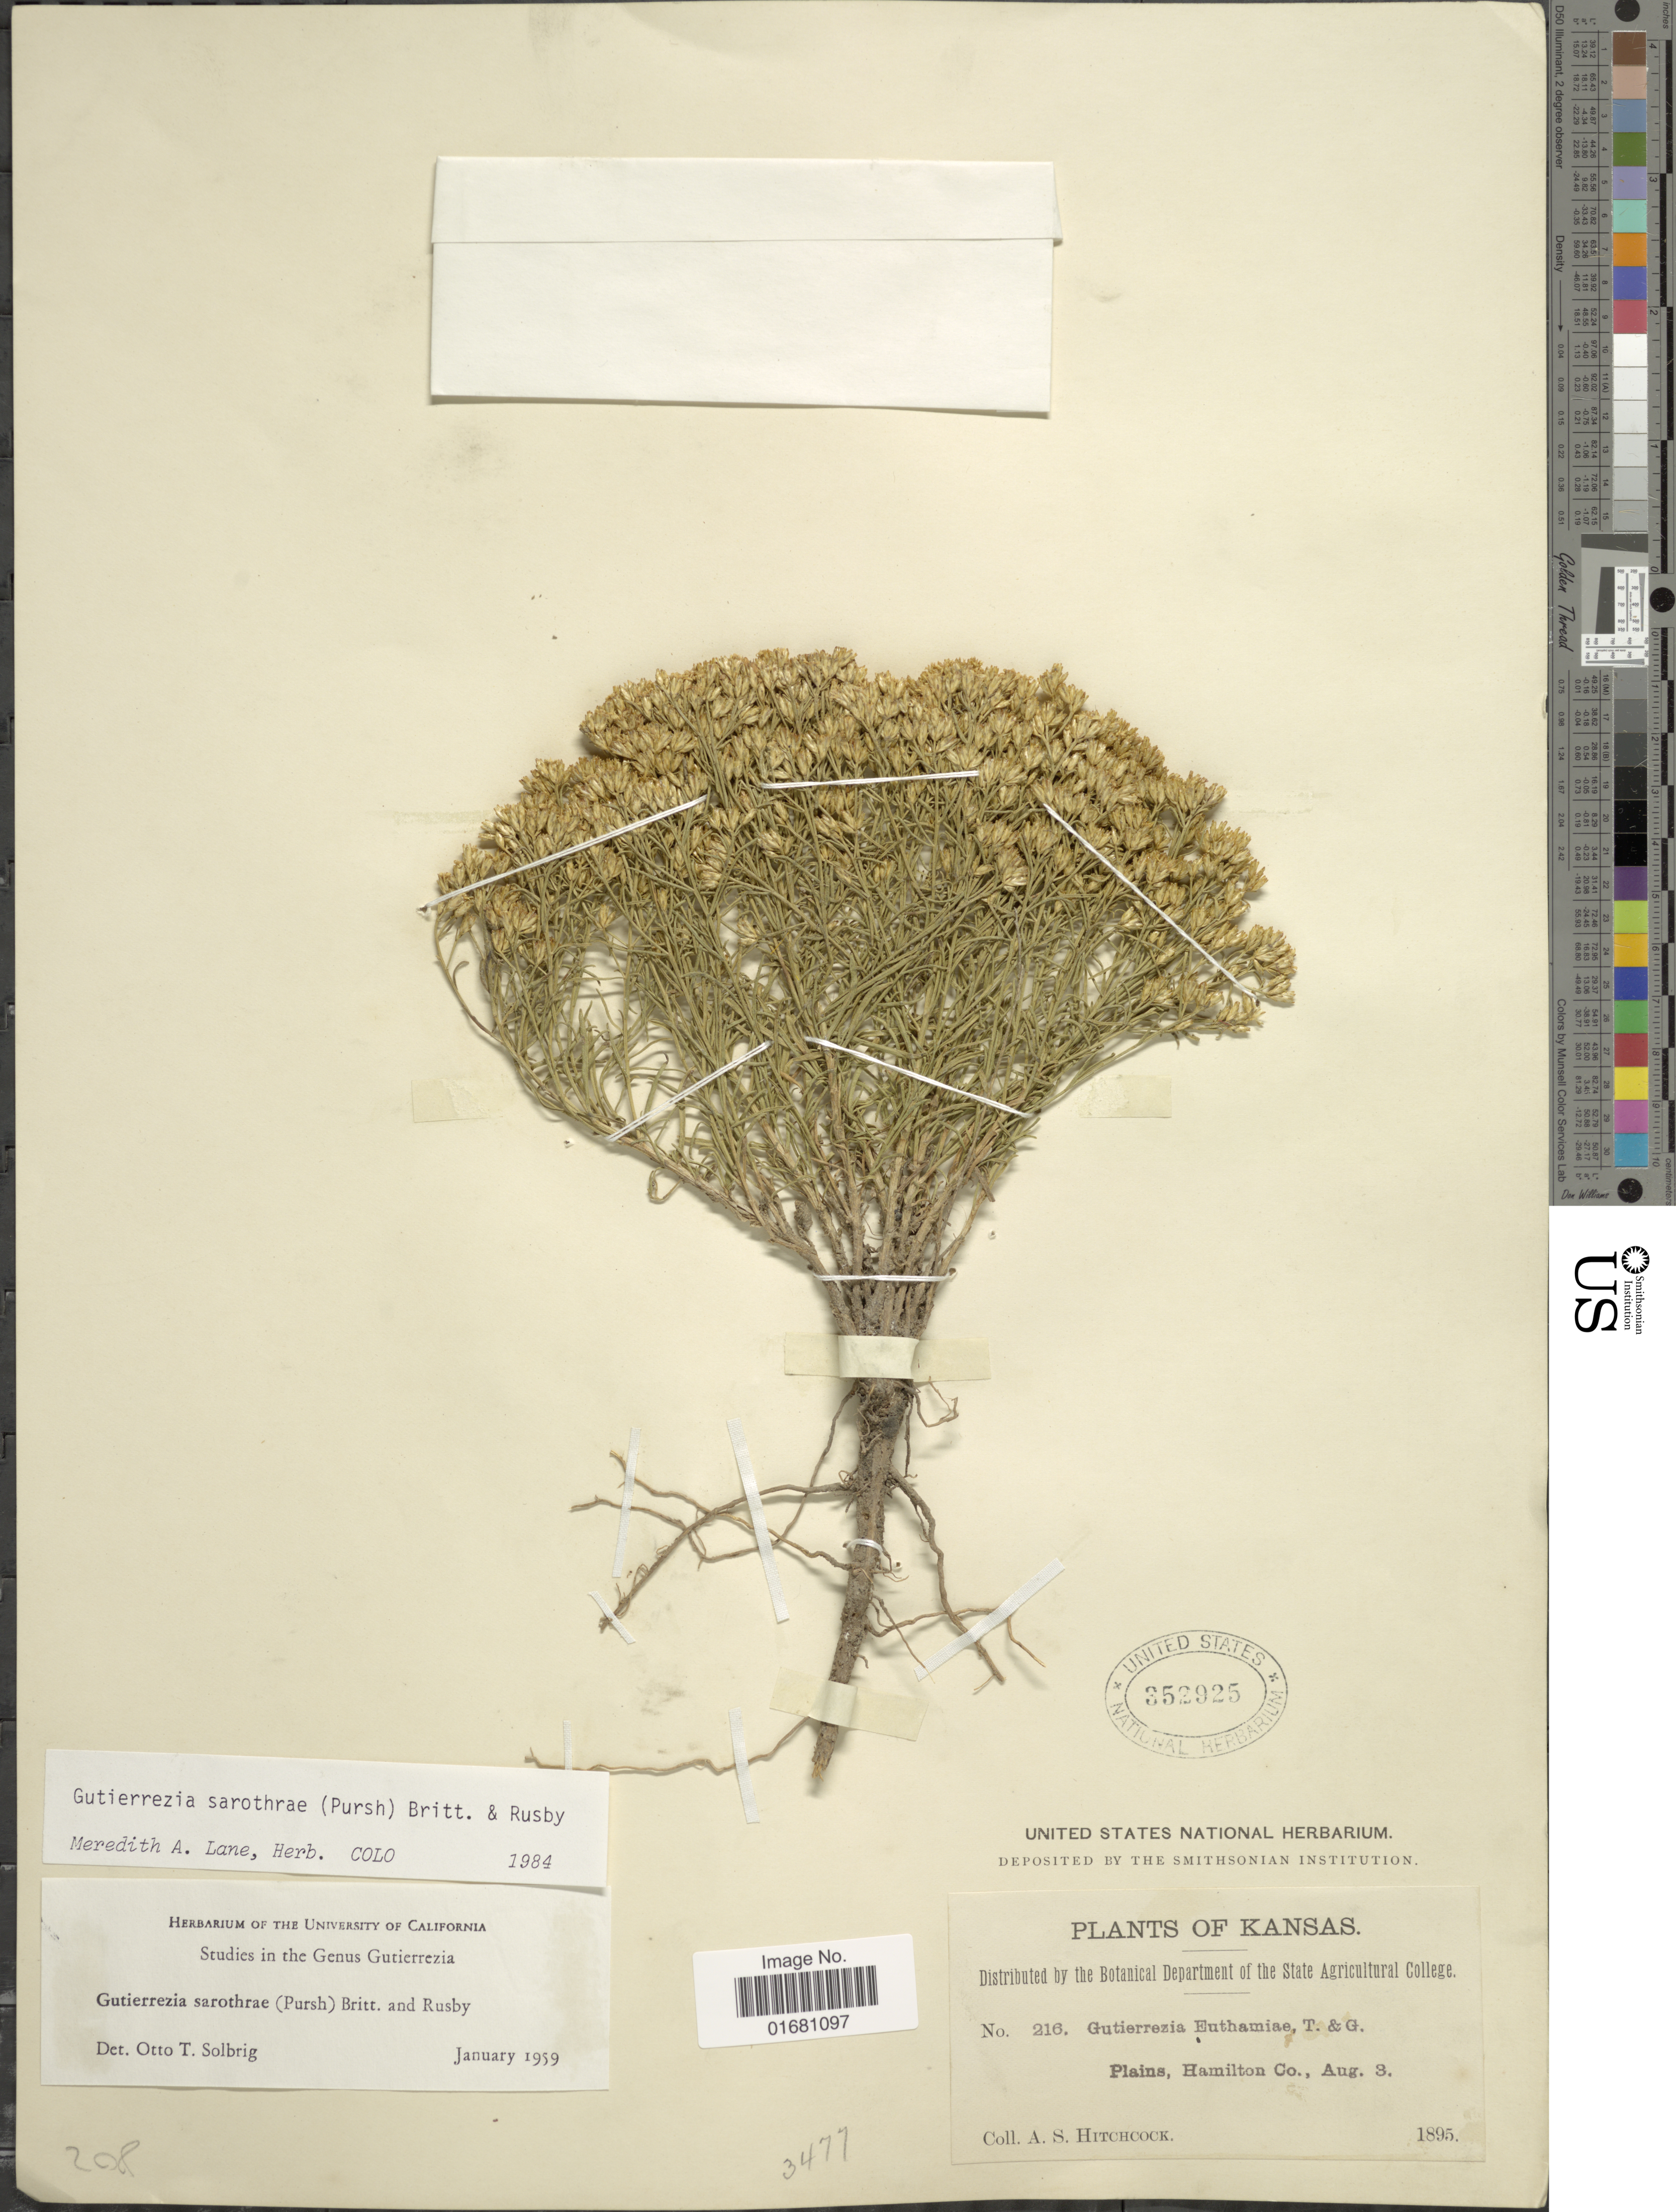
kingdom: Plantae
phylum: Tracheophyta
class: Magnoliopsida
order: Asterales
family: Asteraceae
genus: Gutierrezia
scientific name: Gutierrezia sarothrae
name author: (Pursh) Britton & Rusby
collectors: A. S. Hitchcock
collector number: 216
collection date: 1895-08-03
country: United States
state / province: Kansas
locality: Plains, Hamilton Co.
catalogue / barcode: US 352925